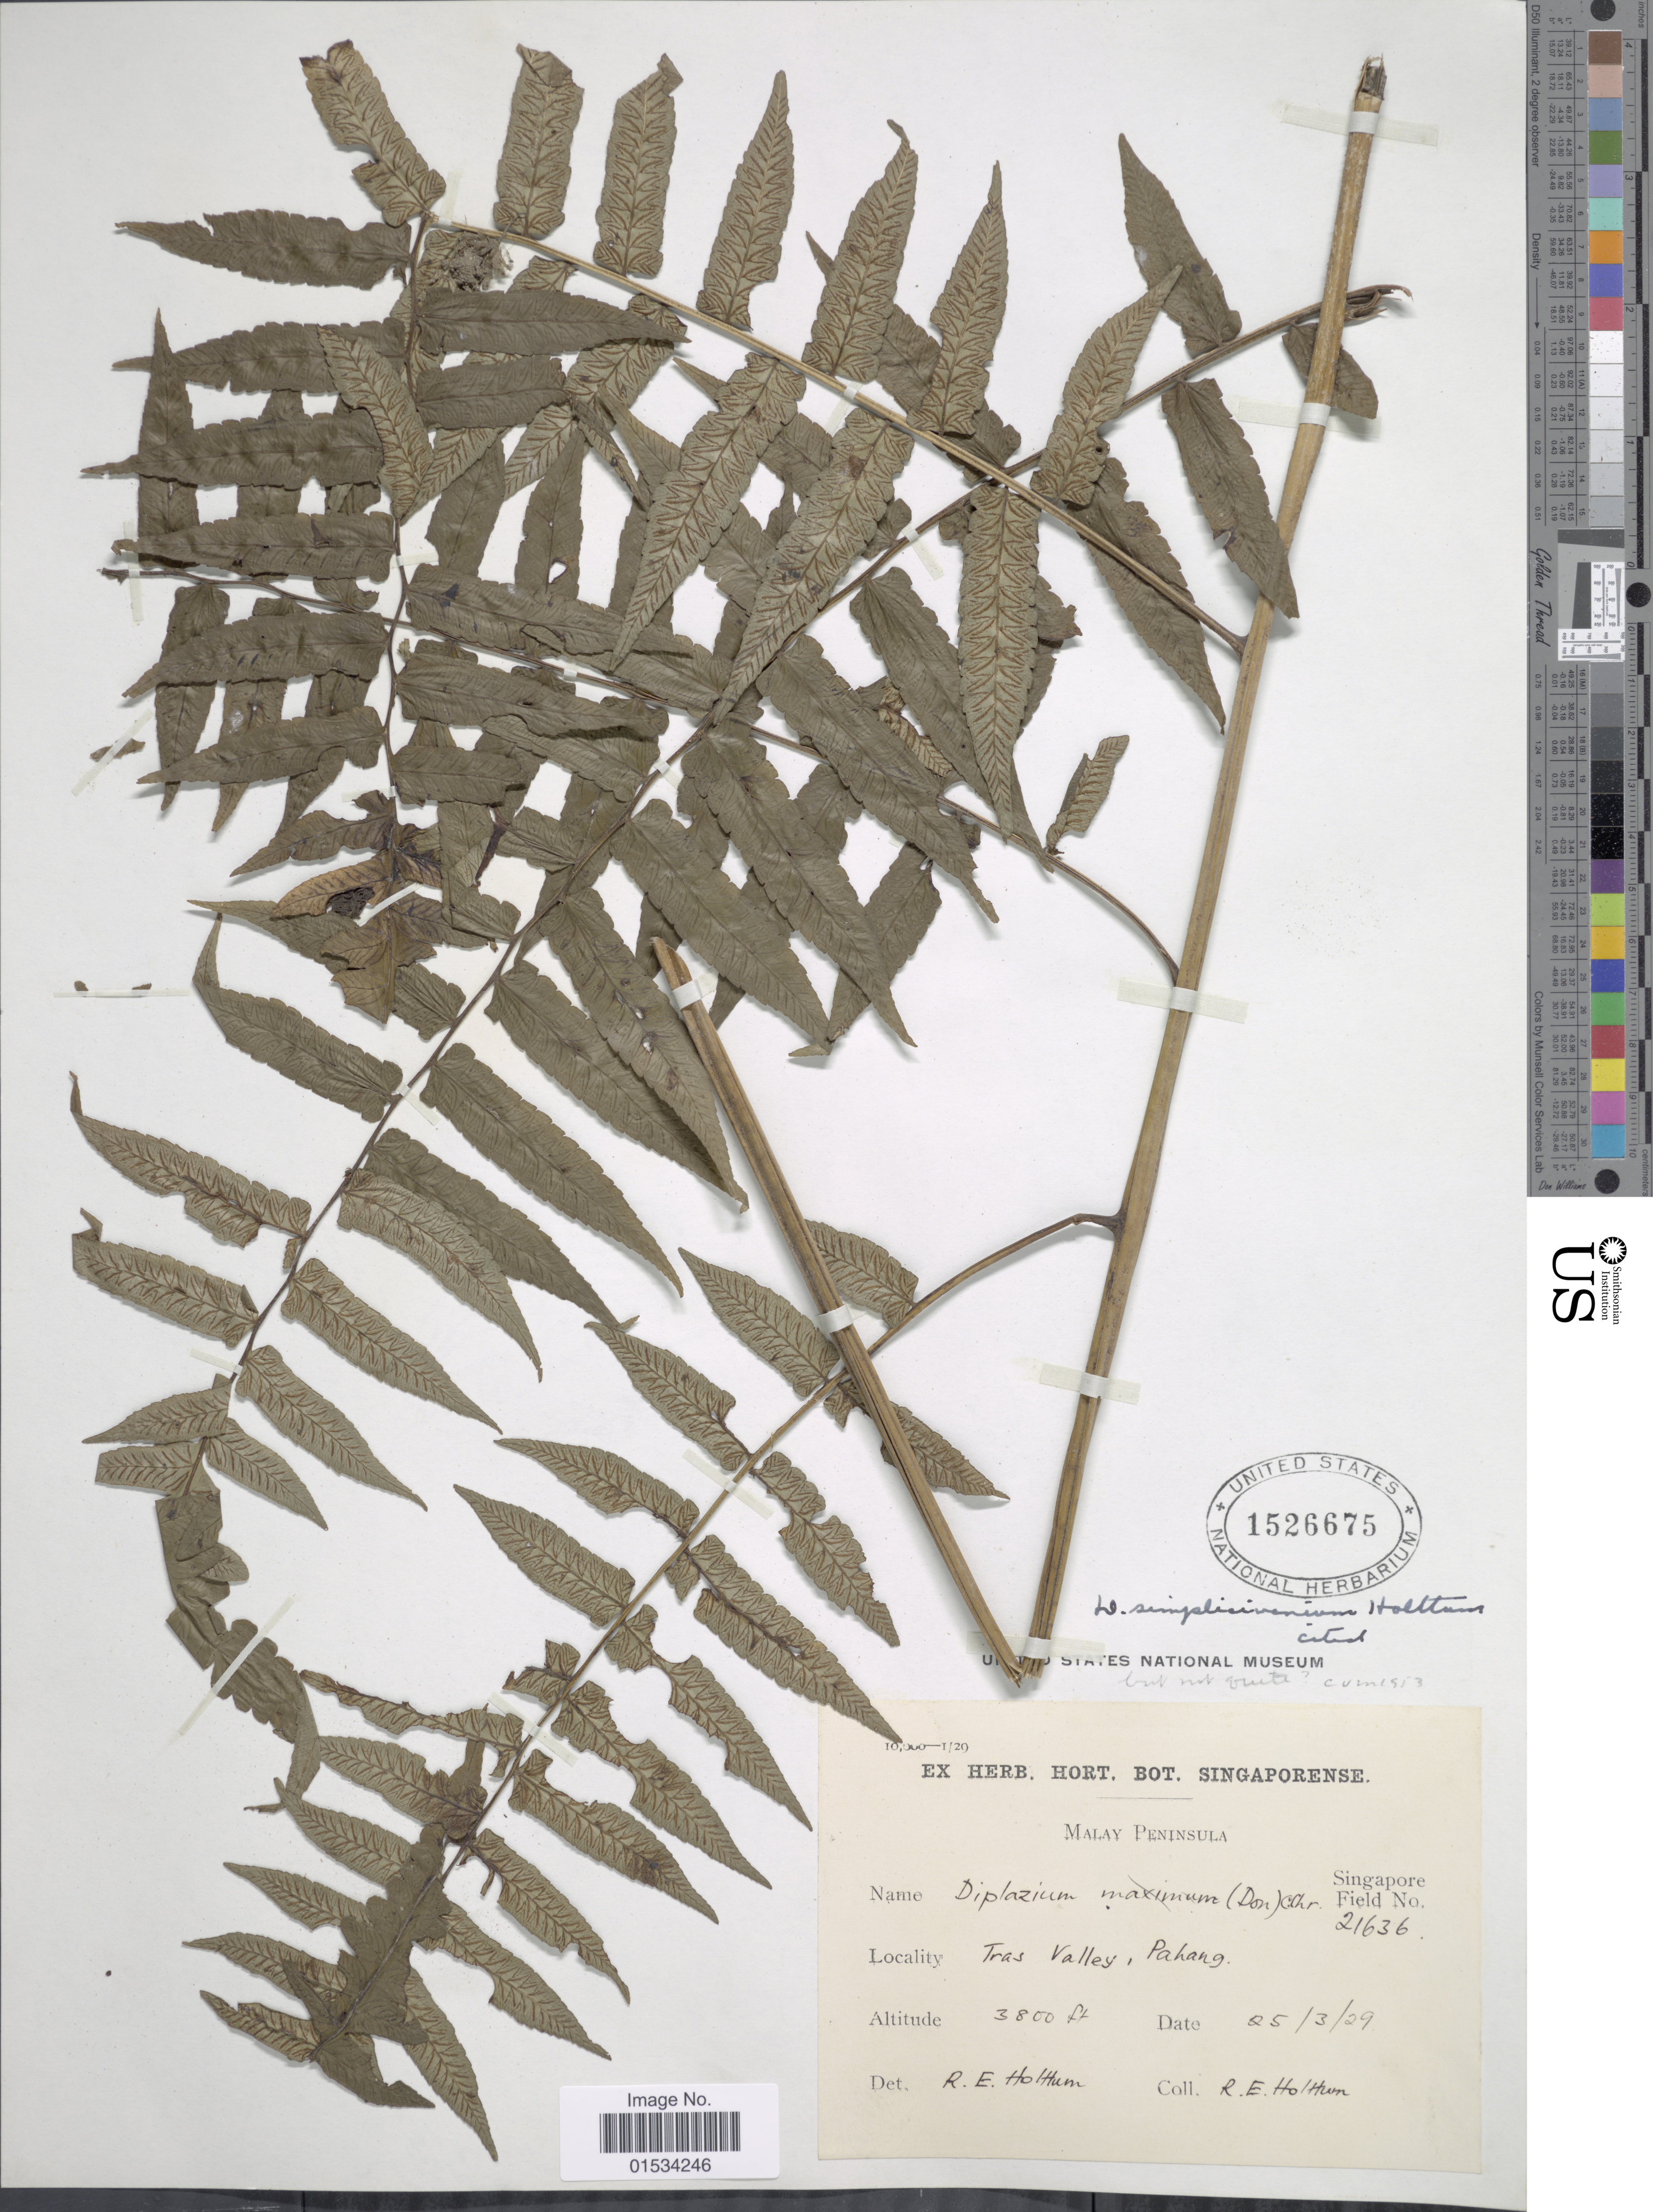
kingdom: Plantae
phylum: Tracheophyta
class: Polypodiopsida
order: Polypodiales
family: Athyriaceae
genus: Diplazium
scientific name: Diplazium simplicivenium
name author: Holttum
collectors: R. E. Holttum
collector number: Singapore Field 21636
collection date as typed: Transcribed d/m/y: 25/3/29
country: Malaysia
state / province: Pahang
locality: Tras Valley, Malay Peninsula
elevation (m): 1158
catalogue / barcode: US 1526675